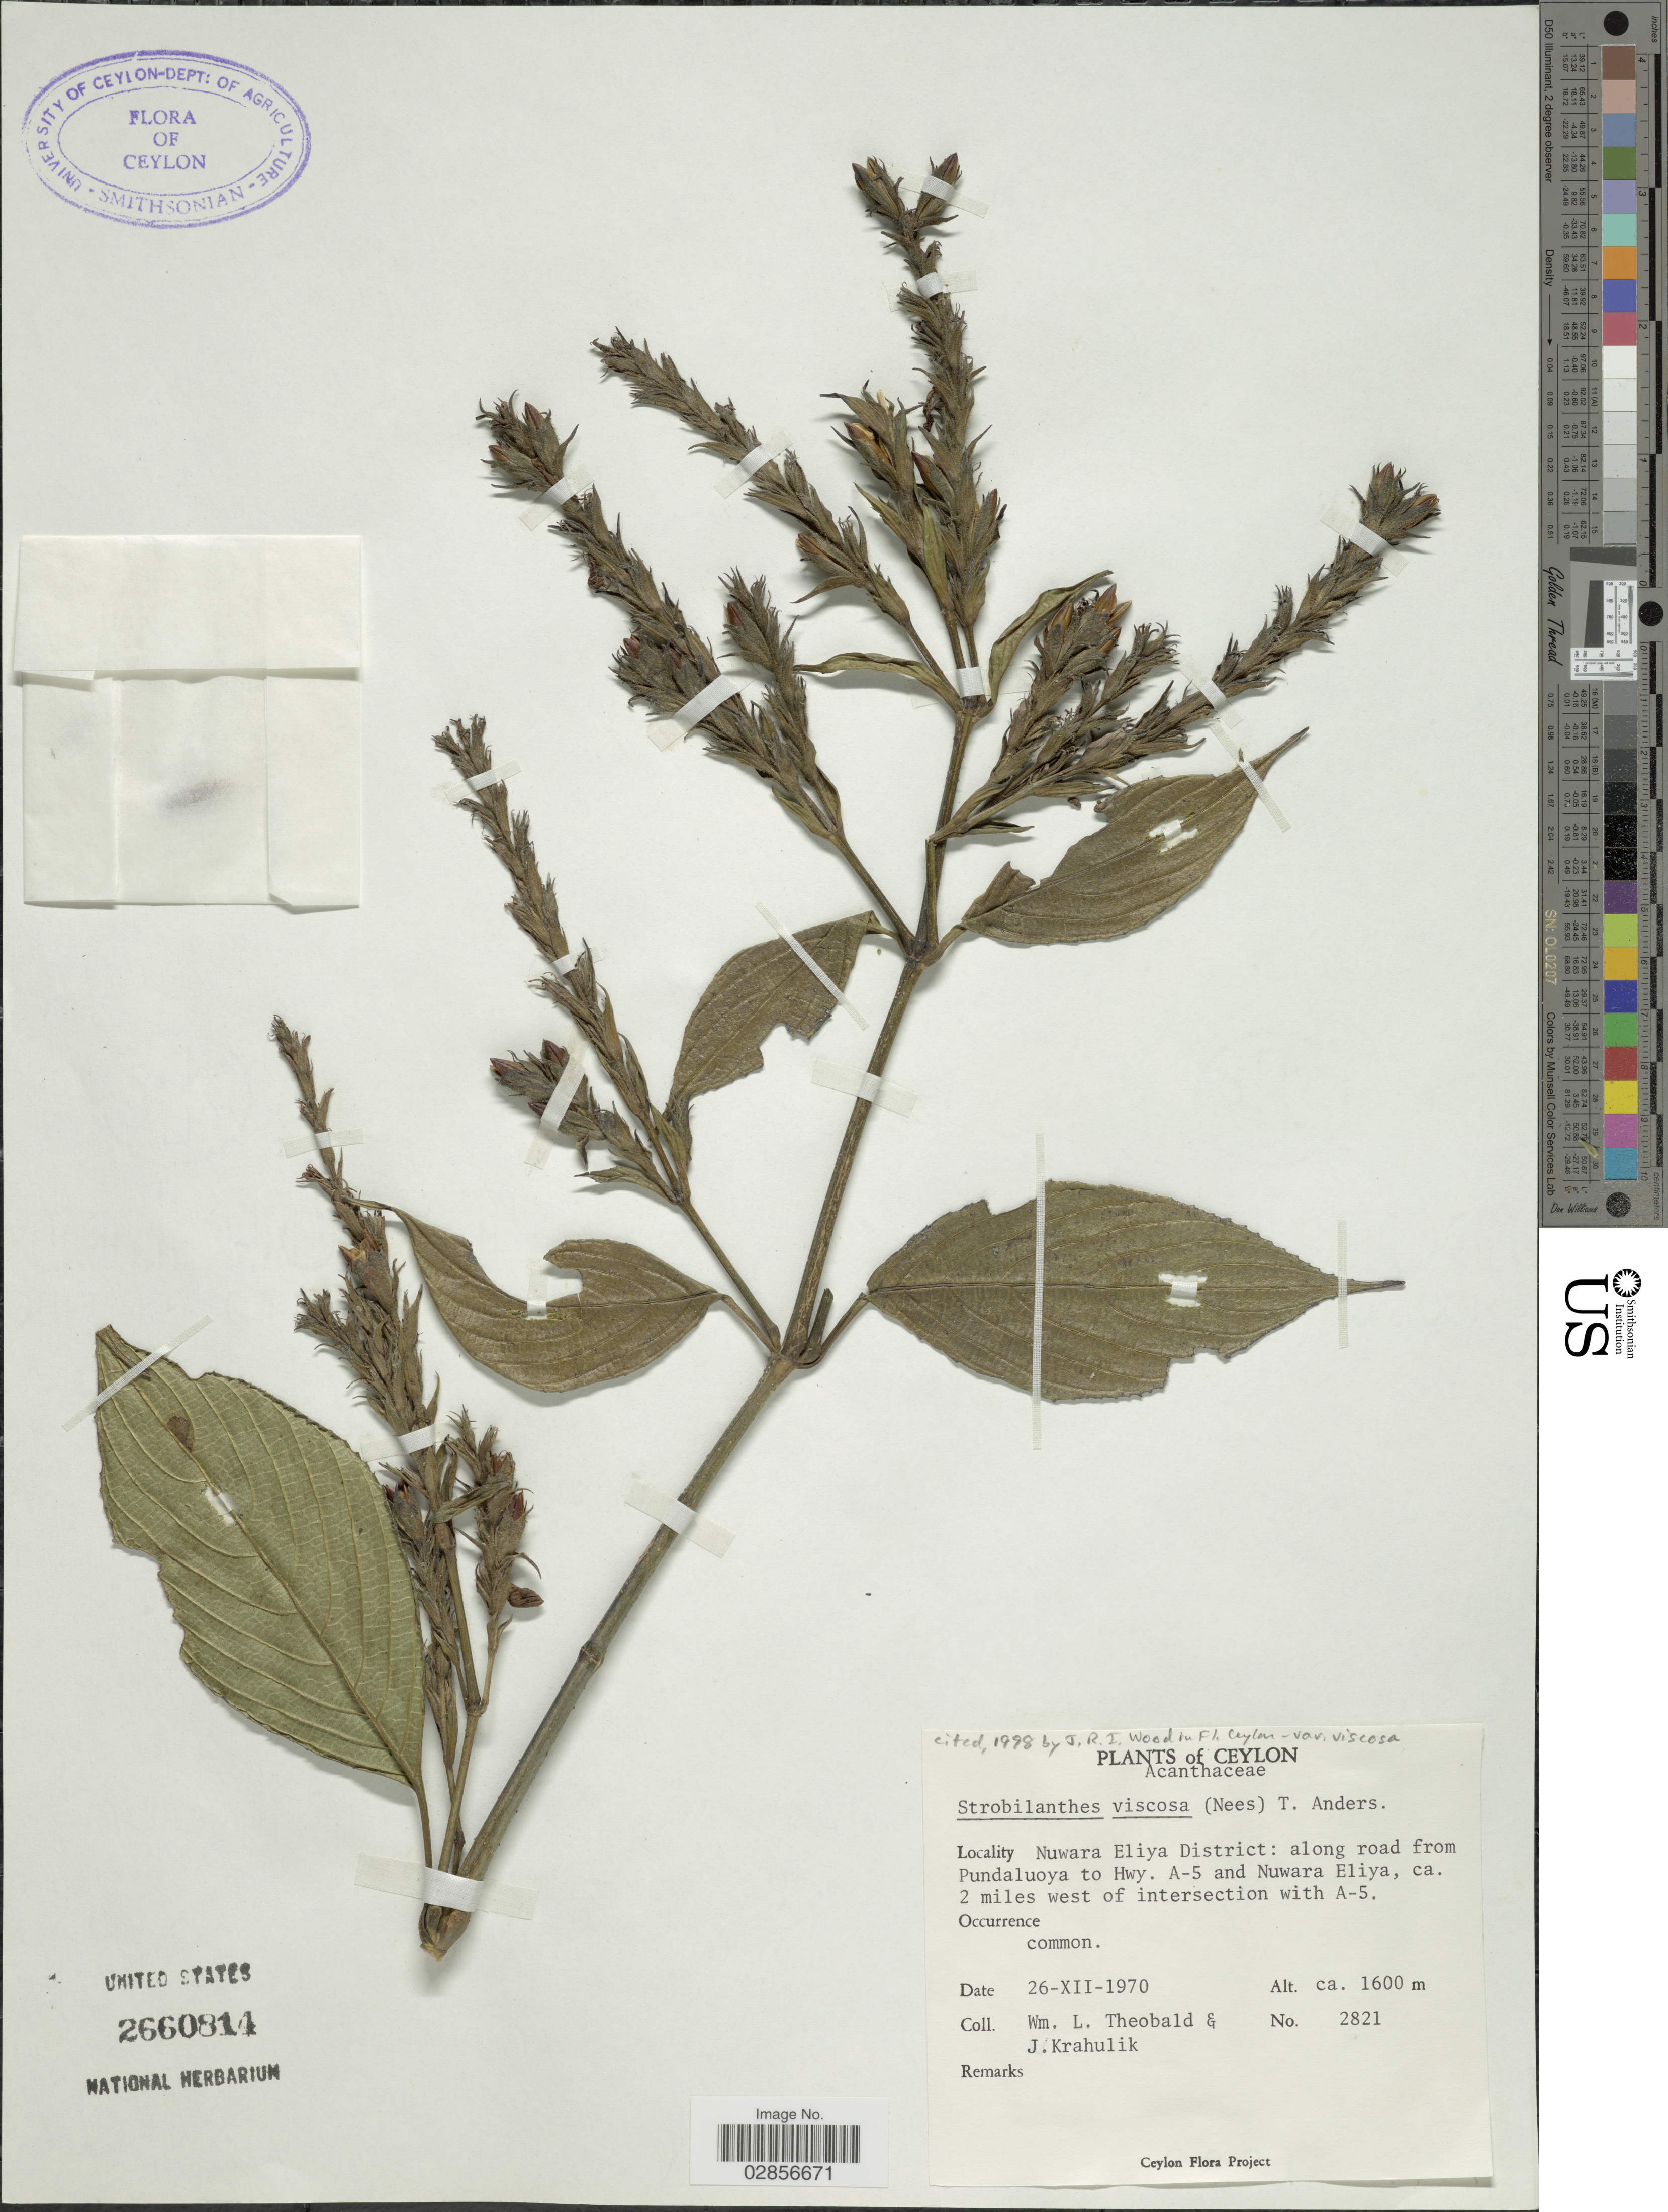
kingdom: Plantae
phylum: Tracheophyta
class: Magnoliopsida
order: Lamiales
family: Acanthaceae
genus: Strobilanthes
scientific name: Strobilanthes viscosa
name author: T. Anderson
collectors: W. L. Theobald & J. Krahulik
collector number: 2821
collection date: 1970-12-26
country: Sri Lanka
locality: Ceylon, Nuwara Eliya District: along road from Pundaluoya to Hwy. A-5 and Nuwara Eliya, ca. 2 miles west of intersection with A-5.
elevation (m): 1600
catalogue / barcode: US 2660814